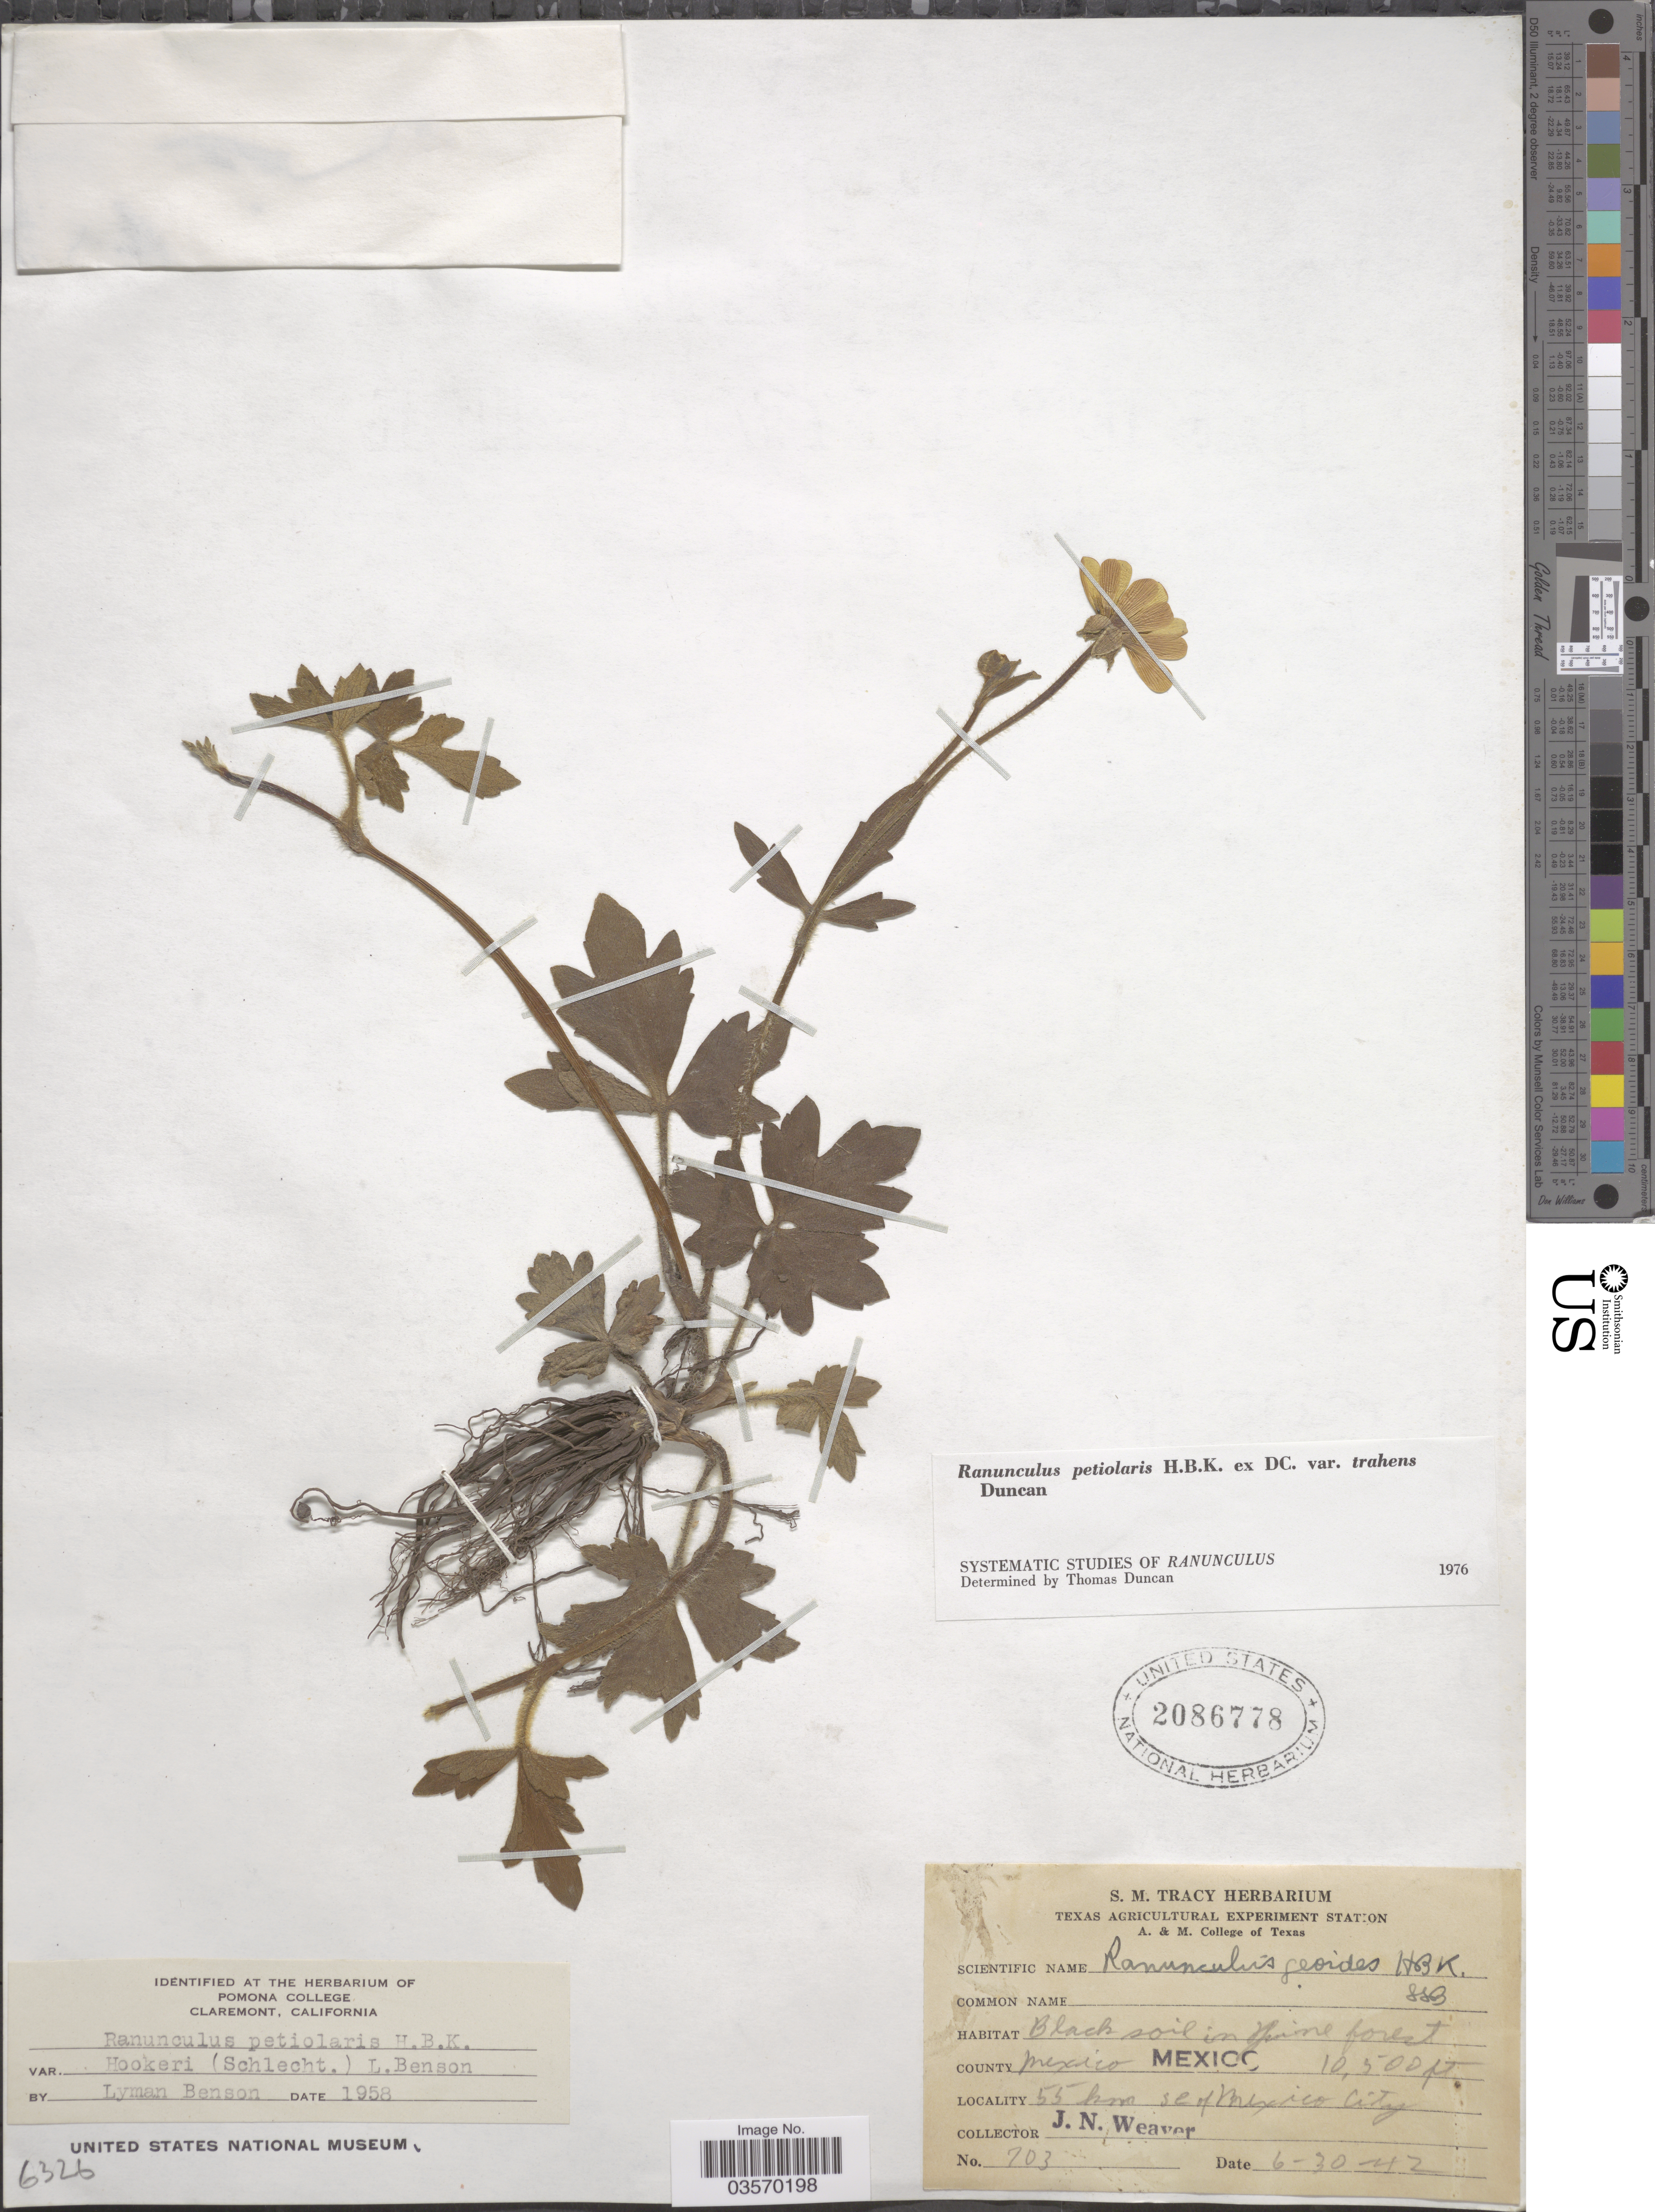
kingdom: Plantae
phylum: Tracheophyta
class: Magnoliopsida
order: Ranunculales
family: Ranunculaceae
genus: Ranunculus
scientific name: Ranunculus petiolaris var. trahens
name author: Kunth ex DC.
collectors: J. N. Weaver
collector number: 703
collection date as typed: Transcribed d/m/y: 30/6/42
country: Mexico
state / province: México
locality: County Mexico, 55 km. se of Mexico City.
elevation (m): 3200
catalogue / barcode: US 2086778